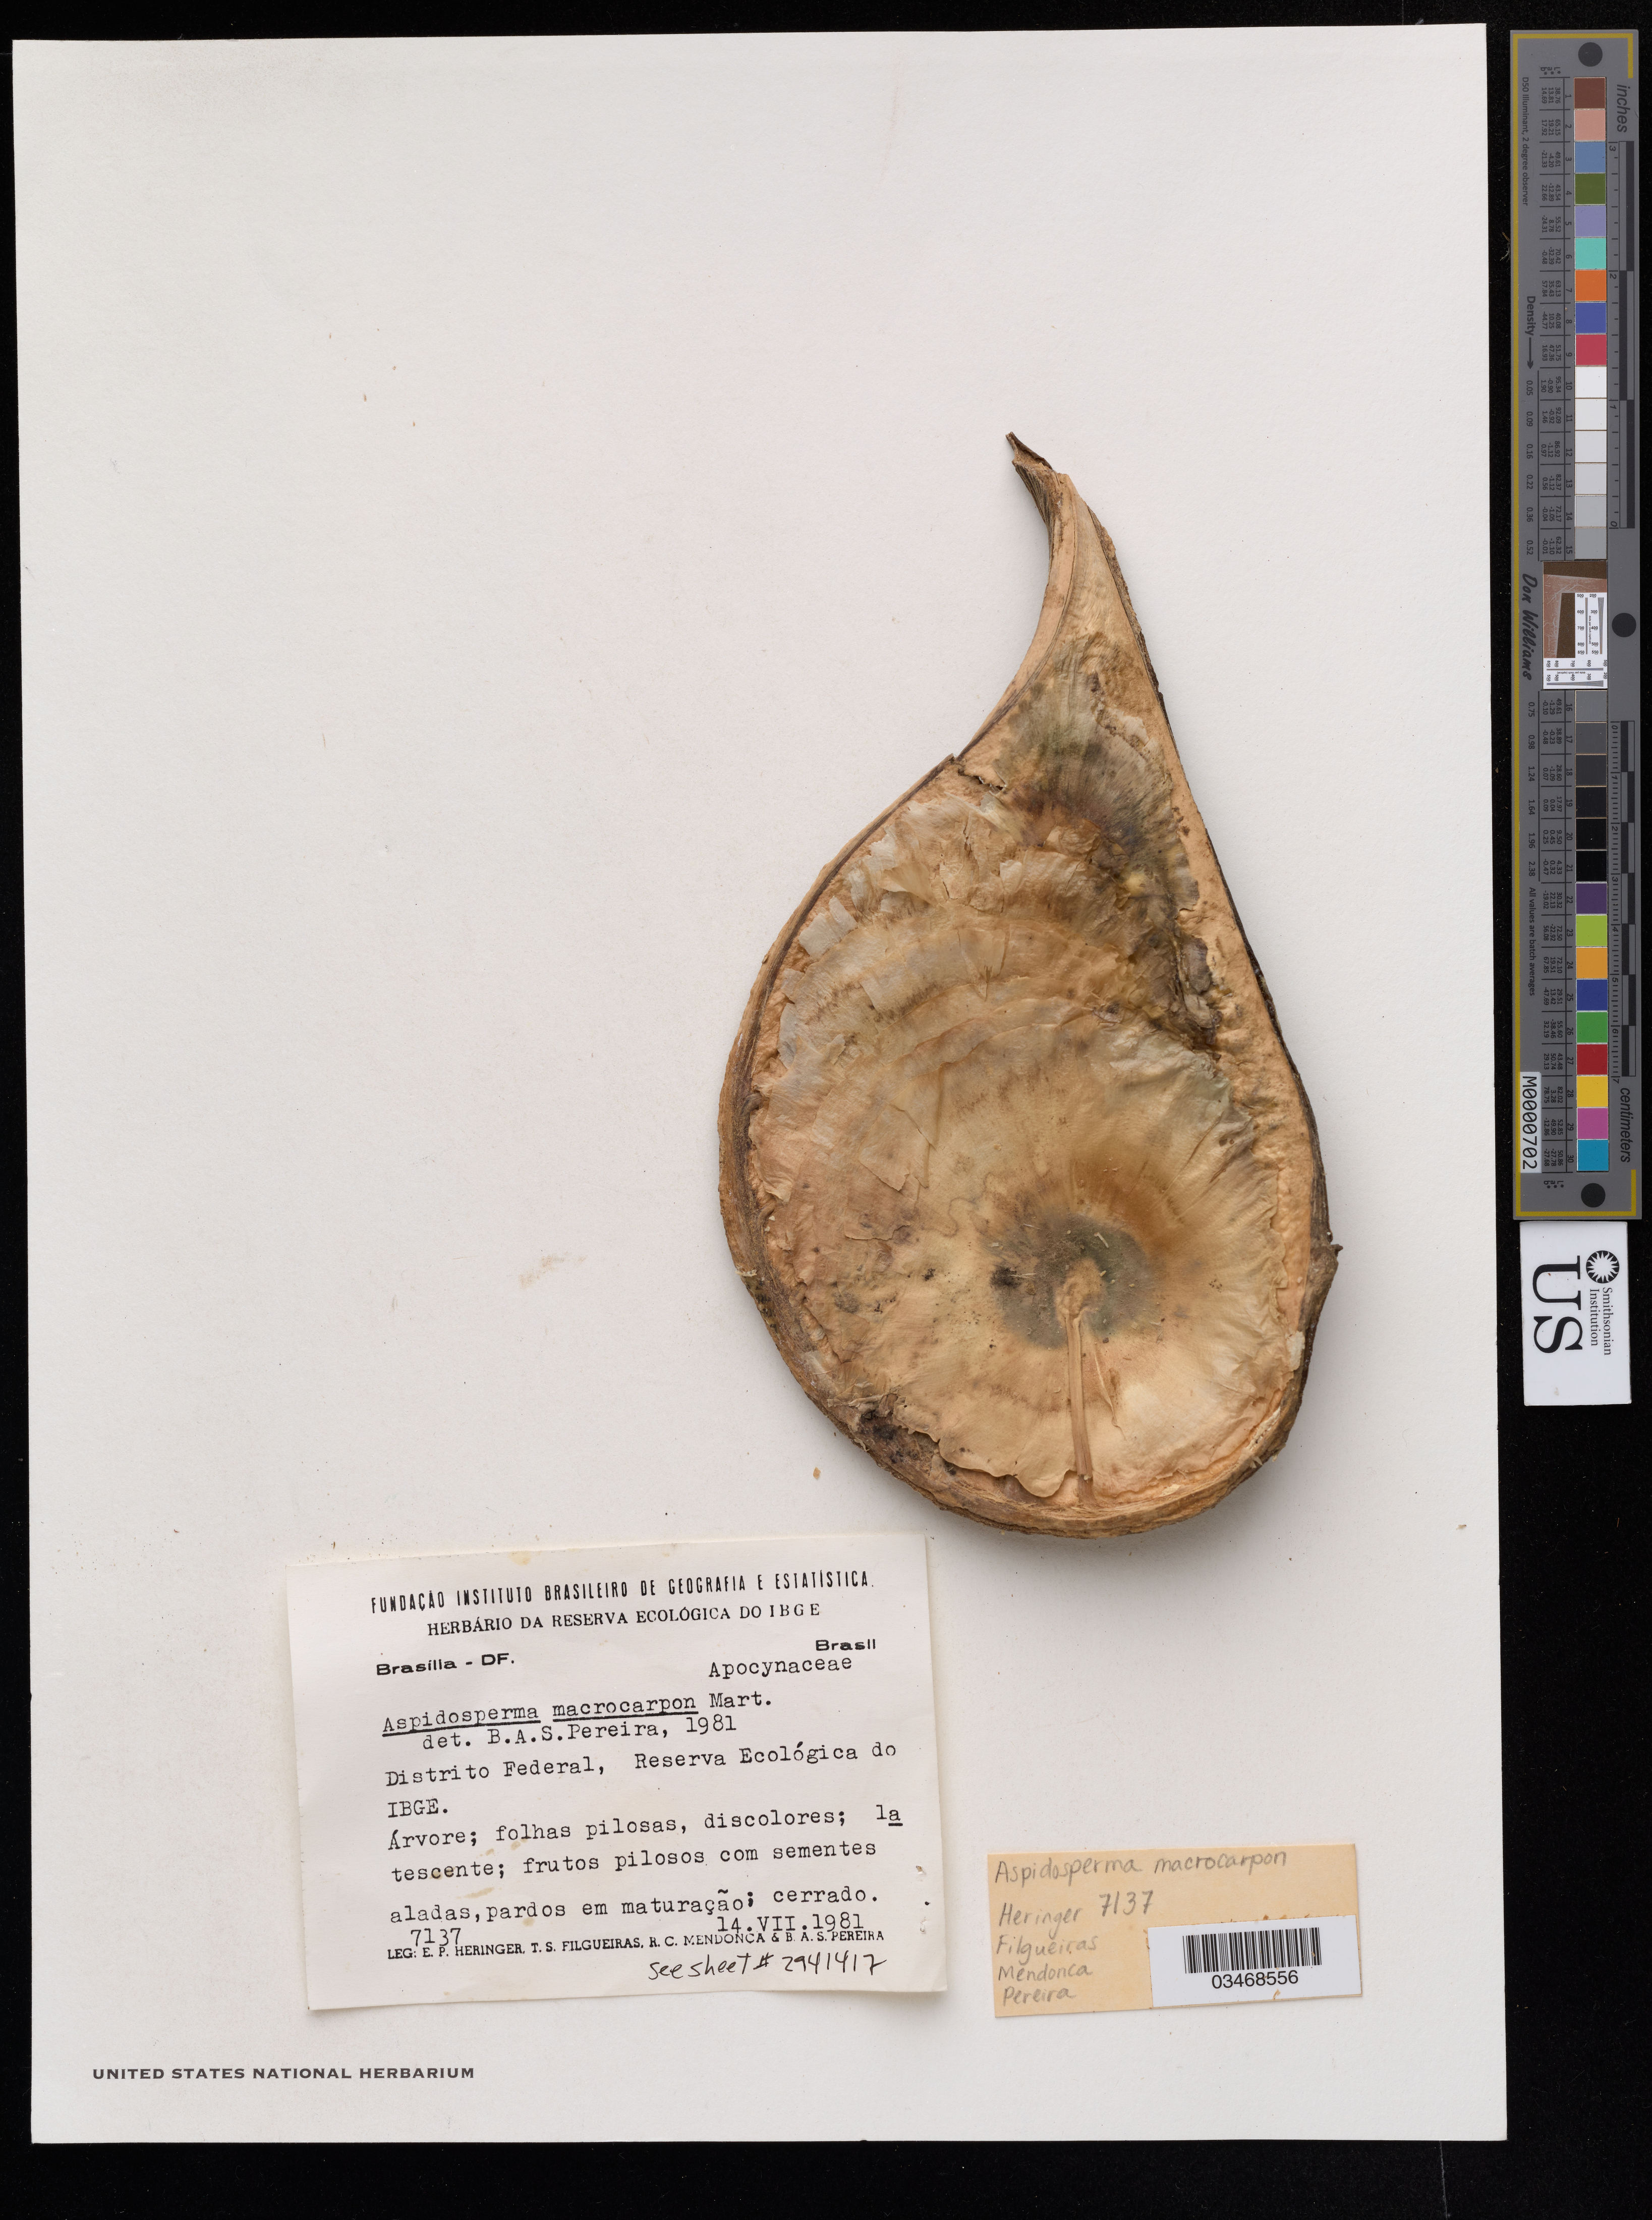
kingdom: Plantae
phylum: Tracheophyta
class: Magnoliopsida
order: Gentianales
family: Apocynaceae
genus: Aspidosperma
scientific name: Aspidosperma macrocarpon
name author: Mart.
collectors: E. P. Heringer, T. S. Filgueiras, F. R. Mendonca & B. A. S. Pereira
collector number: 7137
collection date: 1981-07-14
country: Brazil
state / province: Distrito Federal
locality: Reserva Ecológica do IBGE.